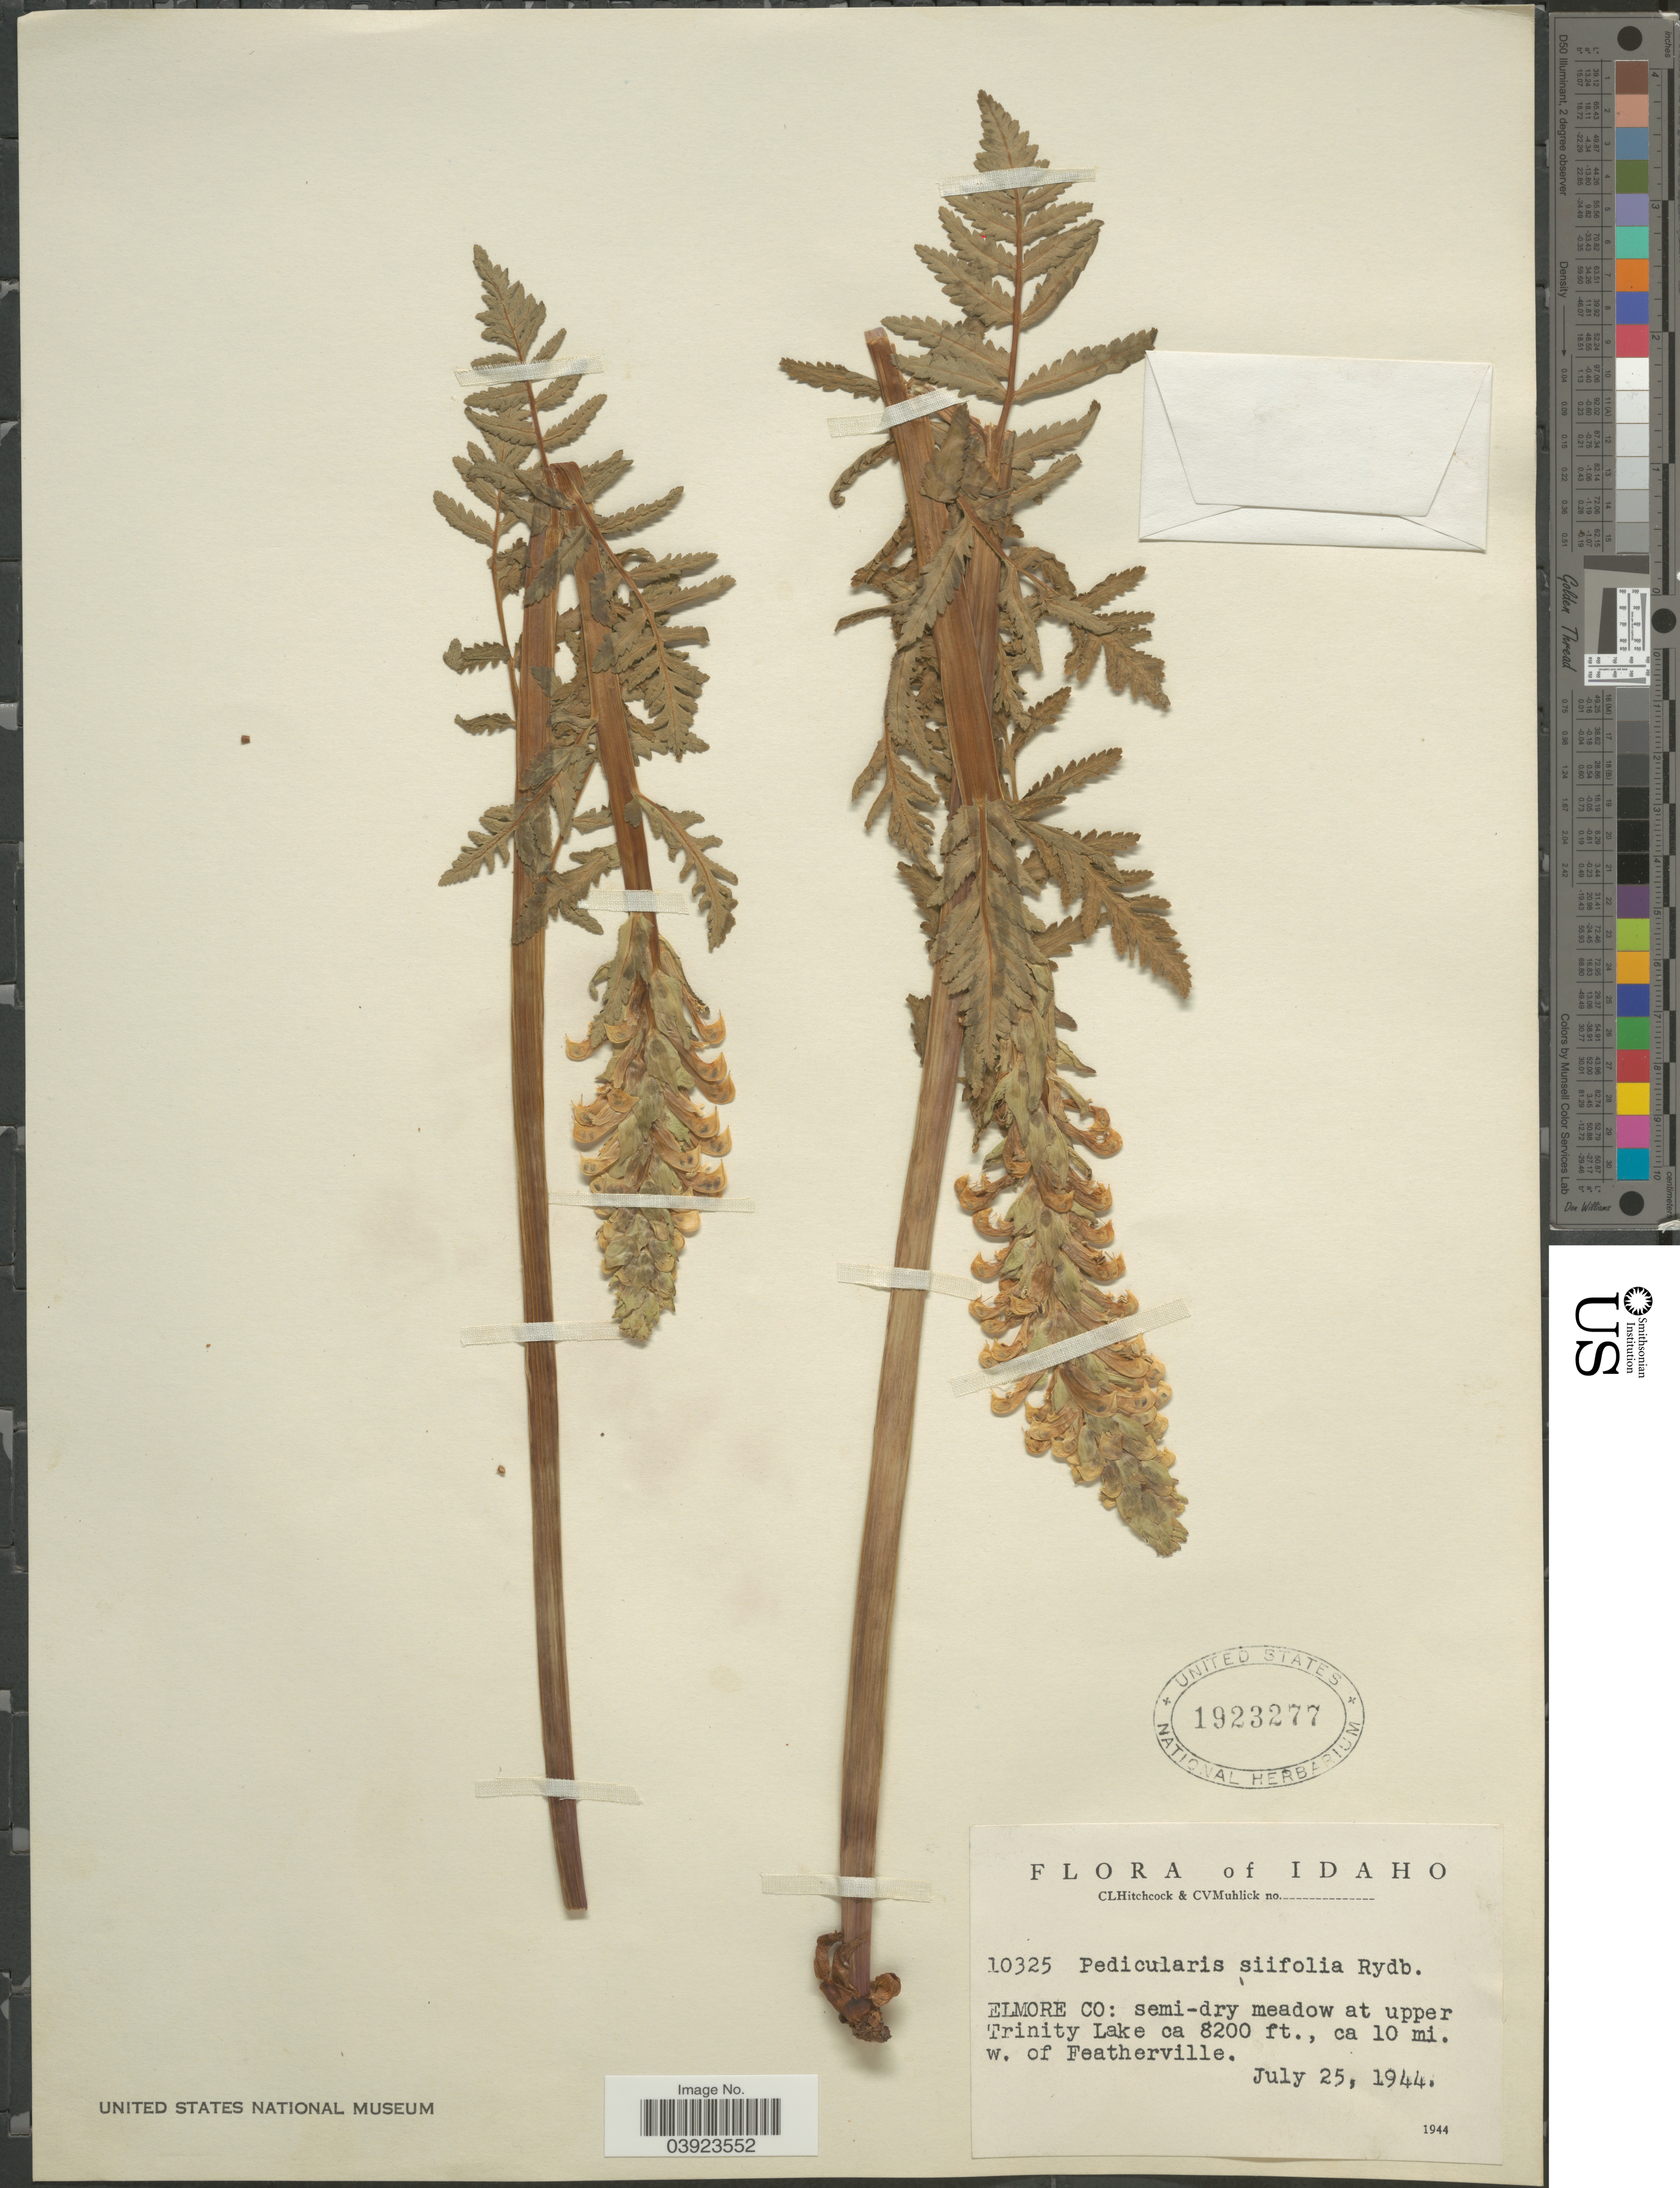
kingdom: Plantae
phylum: Tracheophyta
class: Magnoliopsida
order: Lamiales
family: Orobanchaceae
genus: Pedicularis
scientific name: Pedicularis siifolia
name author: Rydb.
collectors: C. L. Hitchcock & C. V. Muhlick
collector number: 10325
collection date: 1944-07-25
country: United States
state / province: Idaho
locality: Elmore Co: semi-dry meadow at upper Trinity Lake, ca 10 mi. w. of Featherville.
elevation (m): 2499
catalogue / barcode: US 1923277